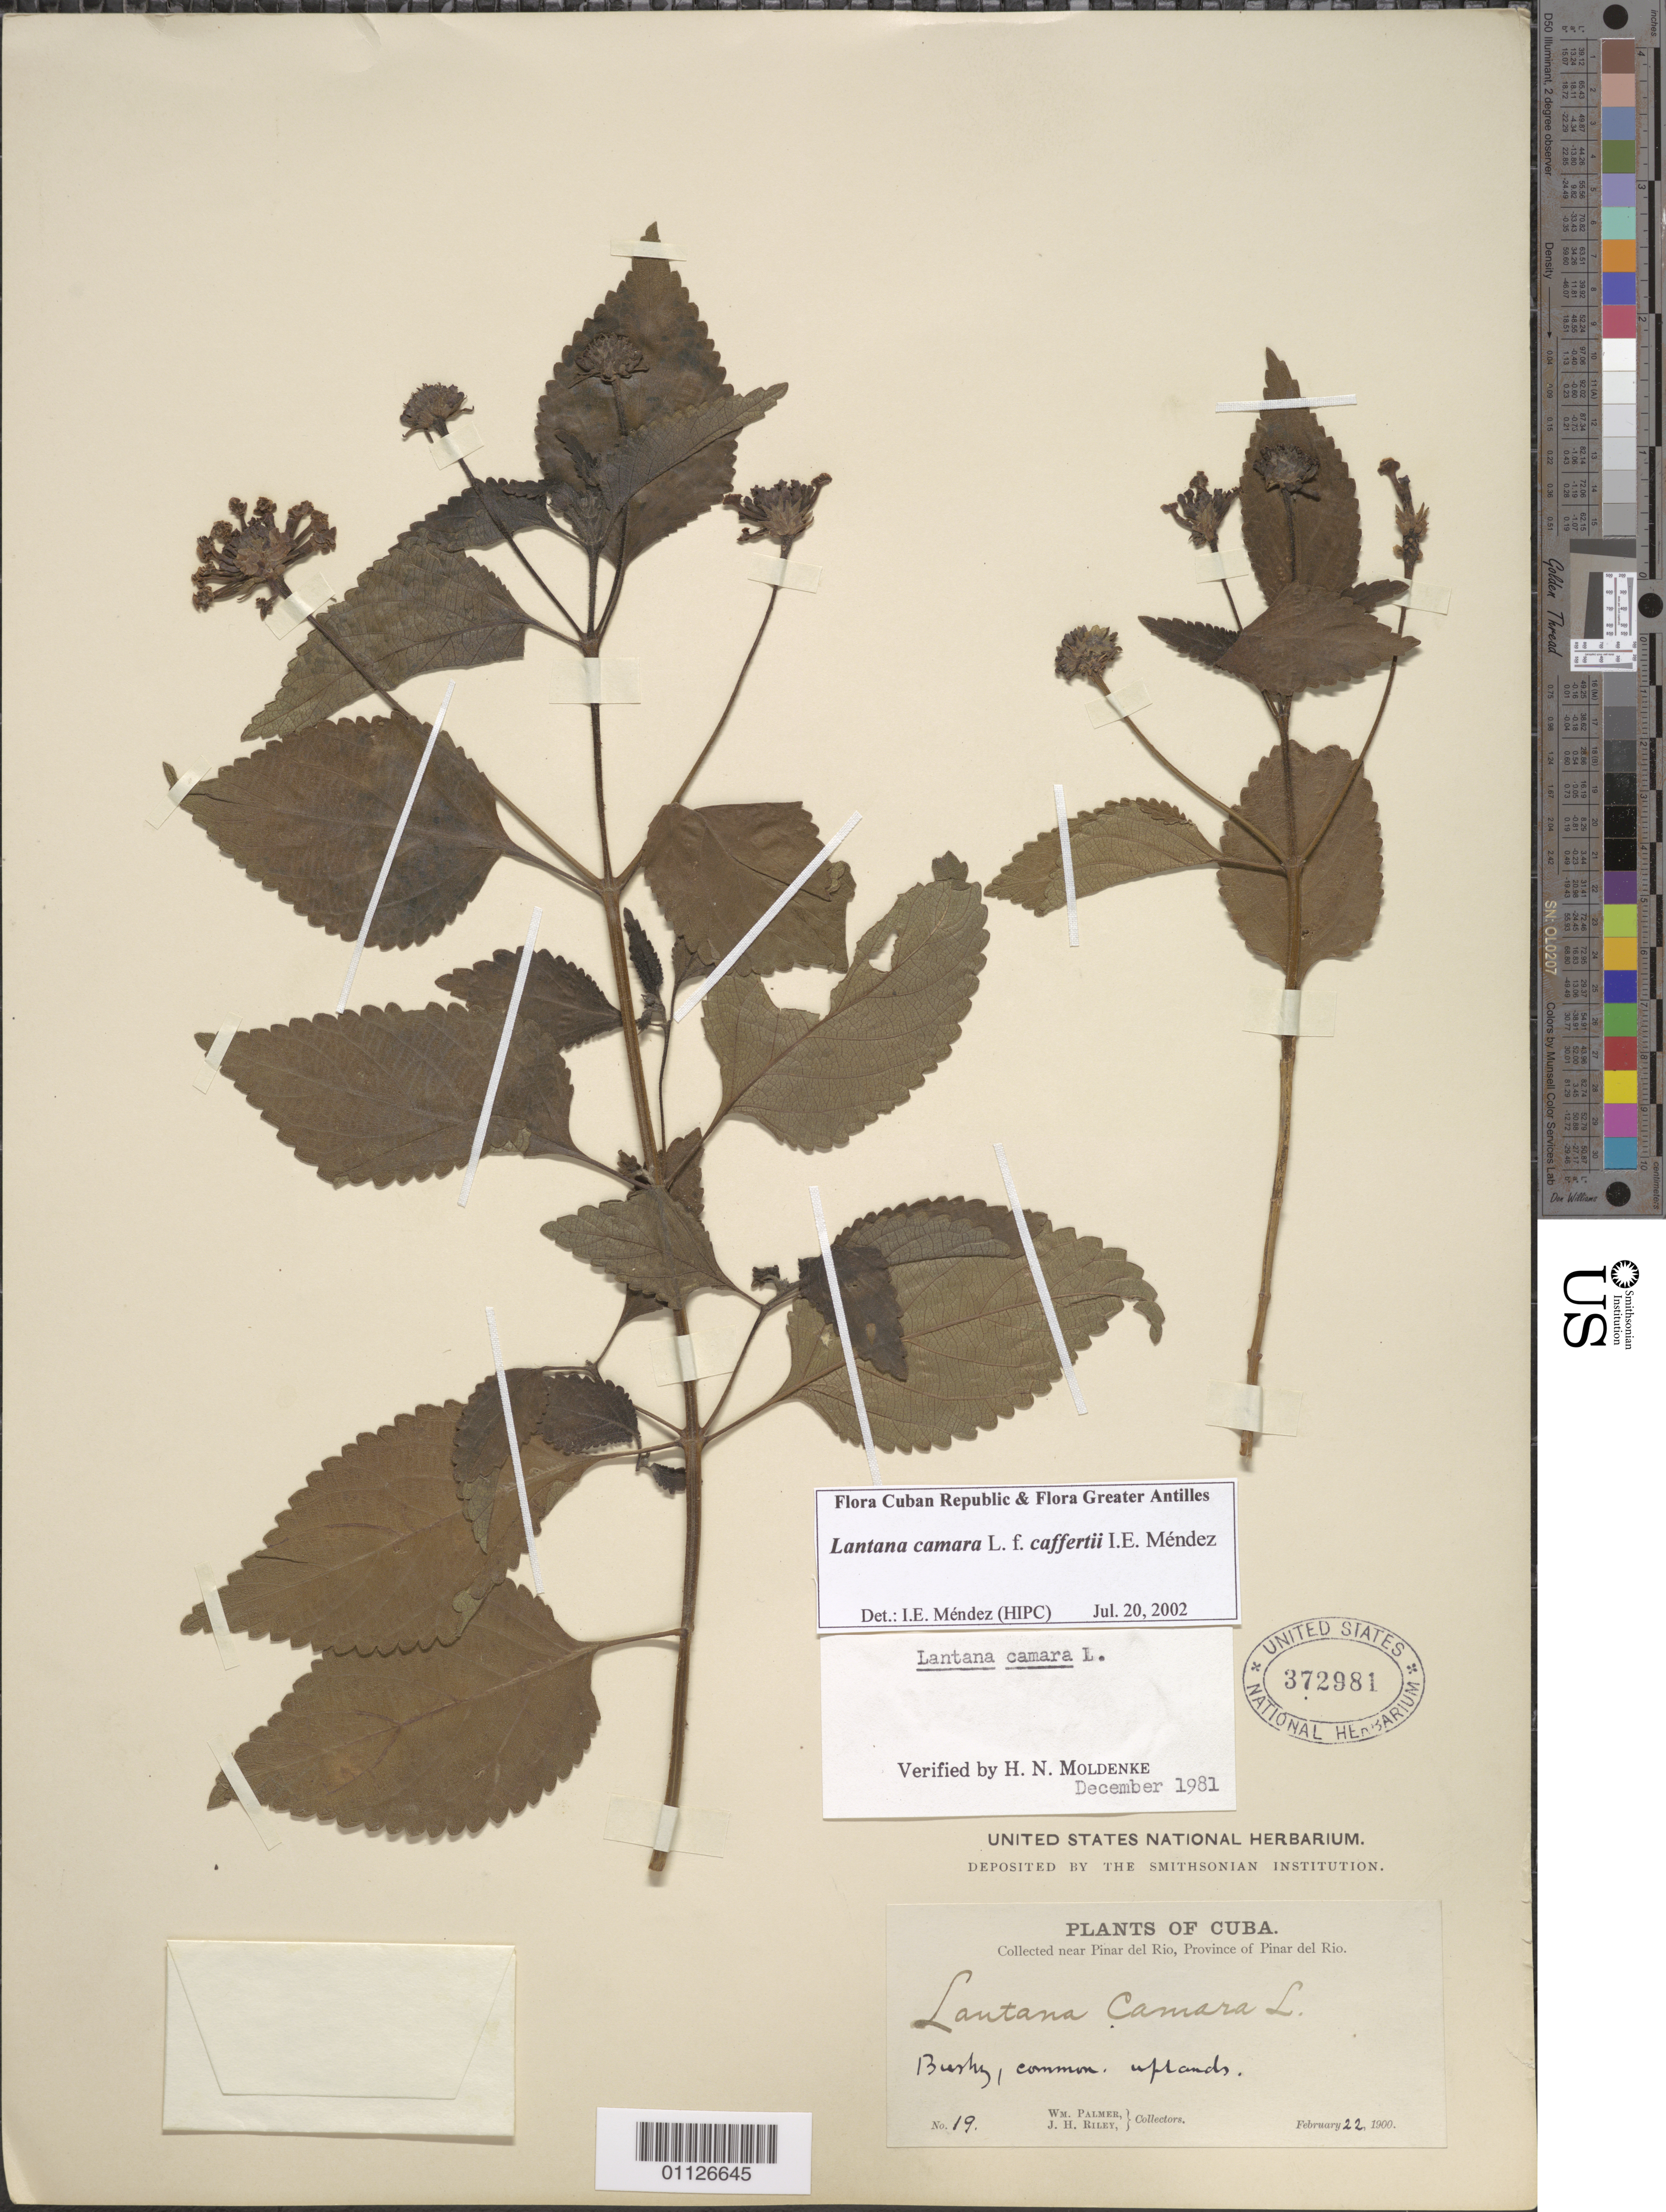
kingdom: Plantae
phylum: Tracheophyta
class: Magnoliopsida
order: Lamiales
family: Verbenaceae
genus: Lantana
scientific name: Lantana camara f. caffertyi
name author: I.E. Méndez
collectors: W. Palmer & J. H. Riley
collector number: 19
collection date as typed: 22 Feb 1900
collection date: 1900-02-22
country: Cuba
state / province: Pinar del Rio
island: Cuba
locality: Near Pinar del Rio, Province of Pinar del Rio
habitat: common | uplands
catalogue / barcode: US 372981